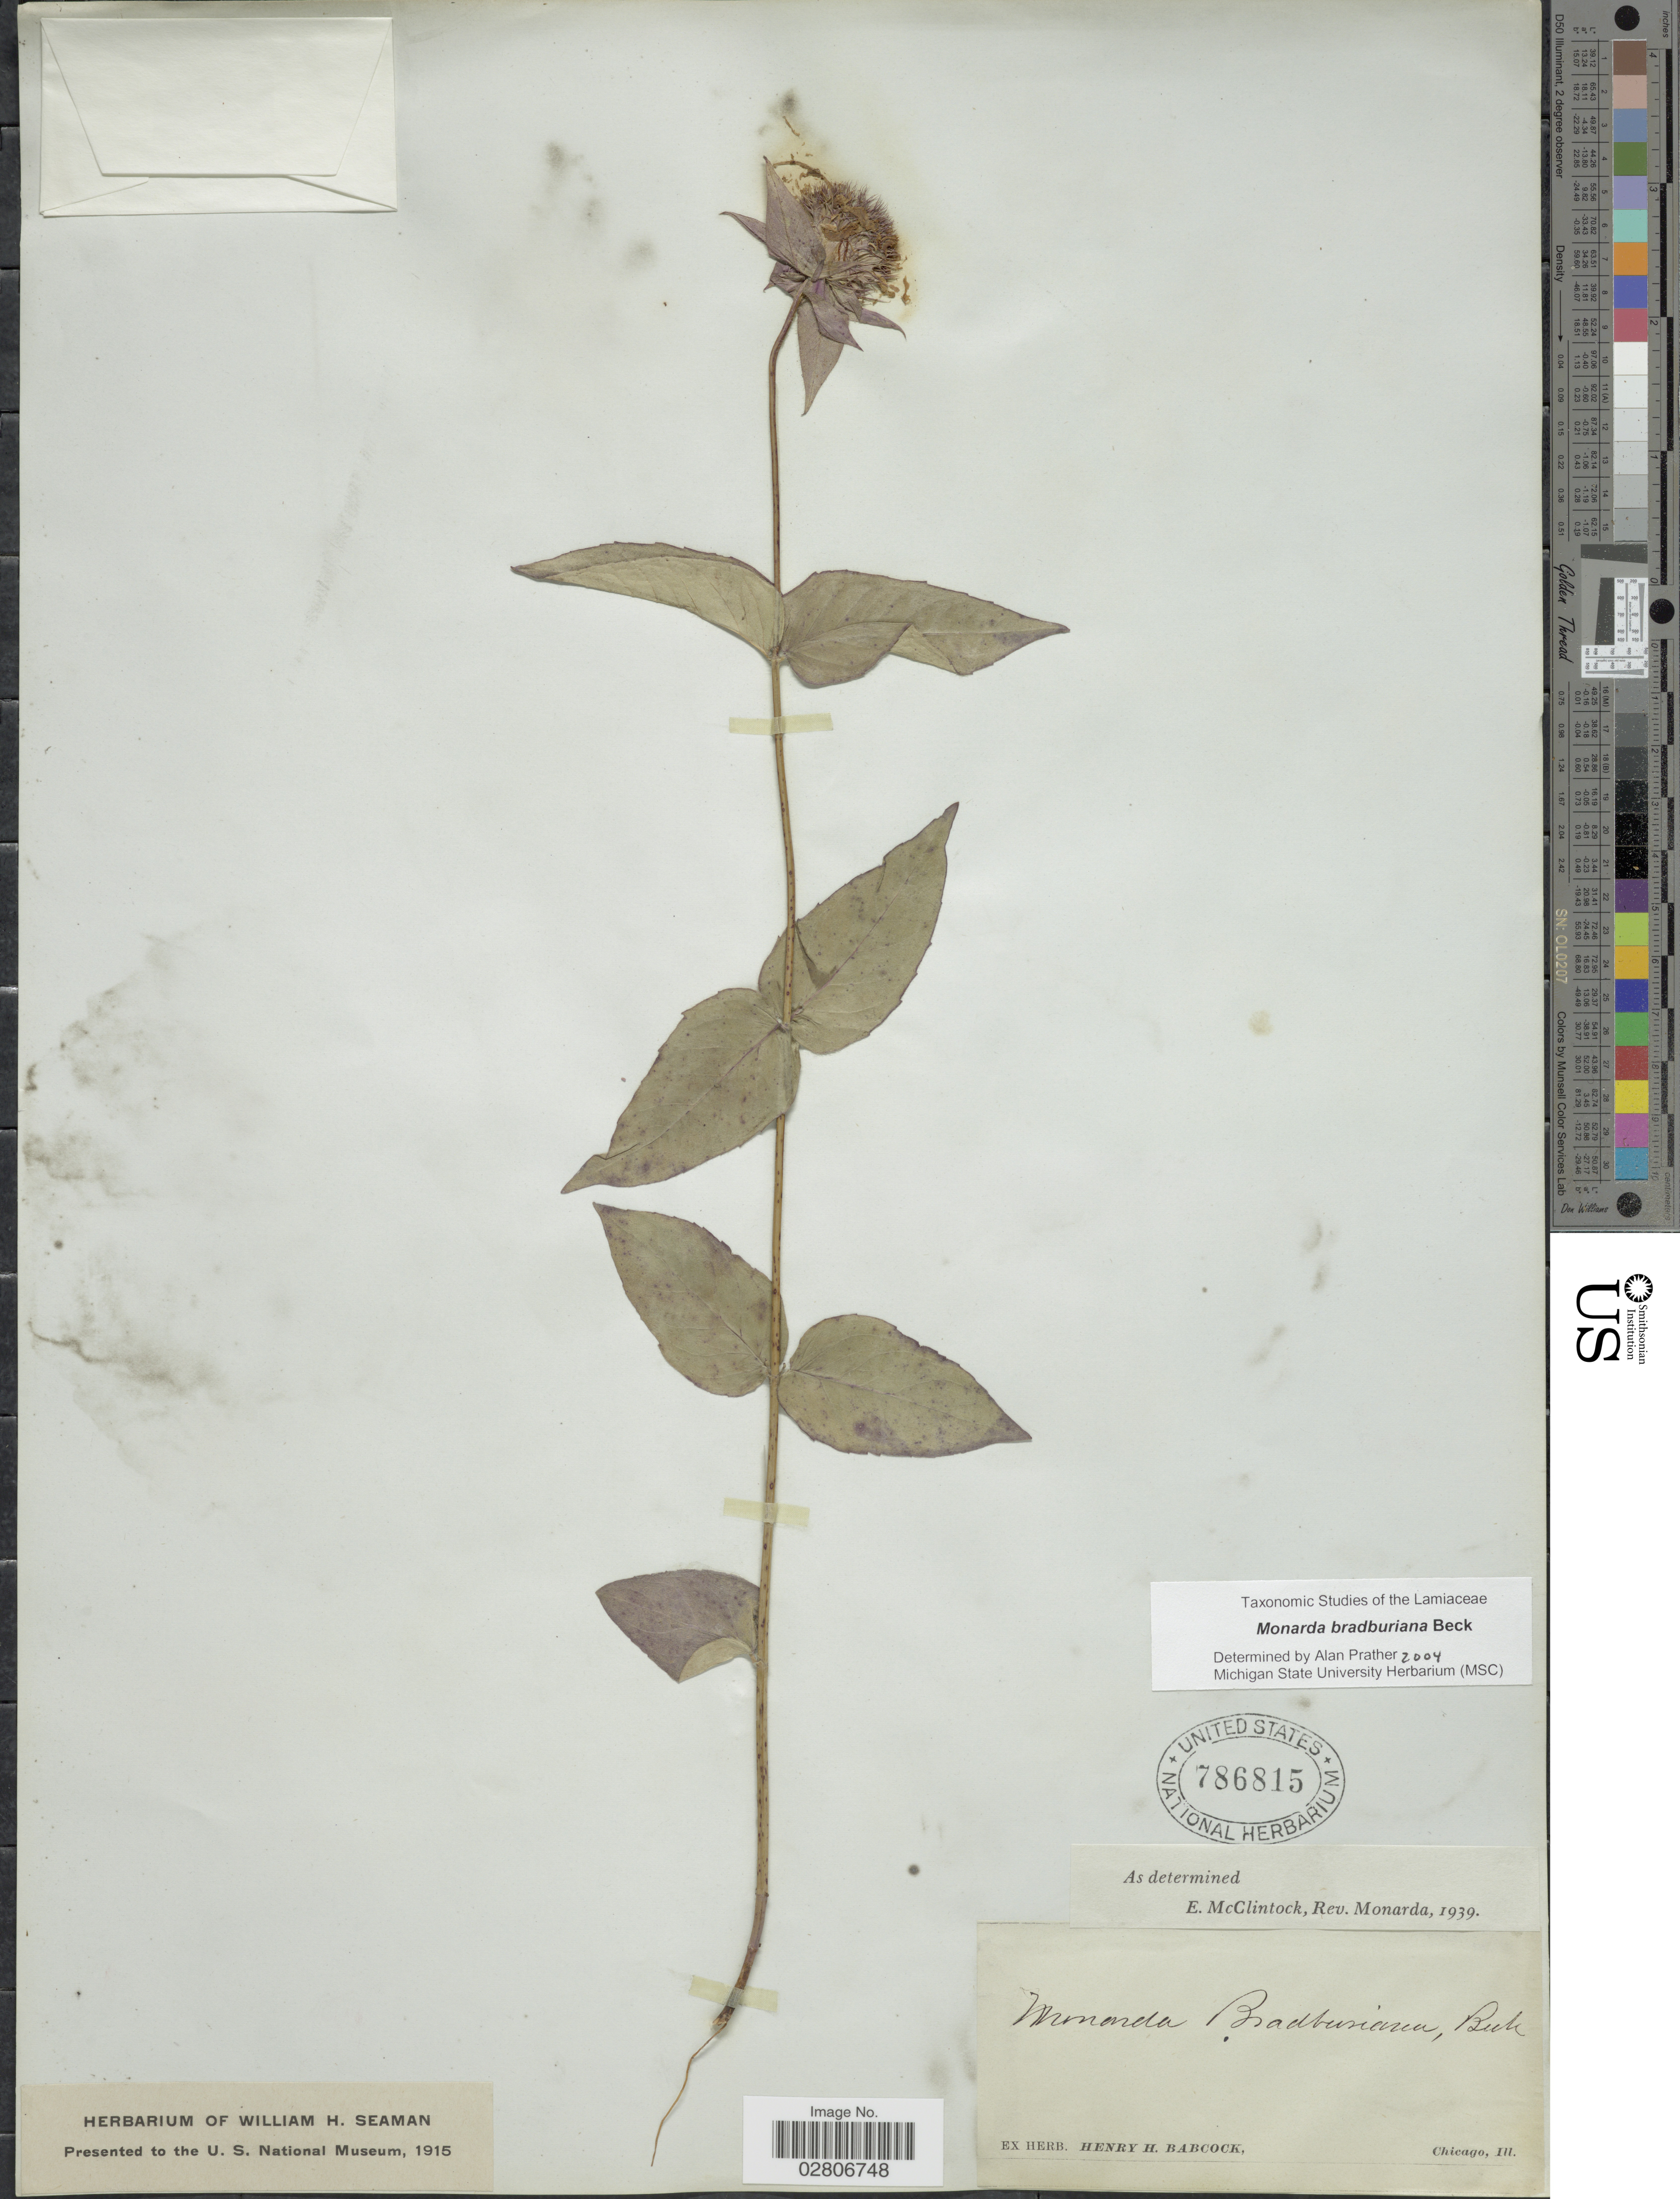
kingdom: Plantae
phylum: Tracheophyta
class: Magnoliopsida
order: Lamiales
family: Lamiaceae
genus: Monarda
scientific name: Monarda bradburiana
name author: L.C. Beck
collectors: ex herb. Henry Homes Babcock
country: United States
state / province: Illinois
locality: Chicago.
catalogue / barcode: US 786815